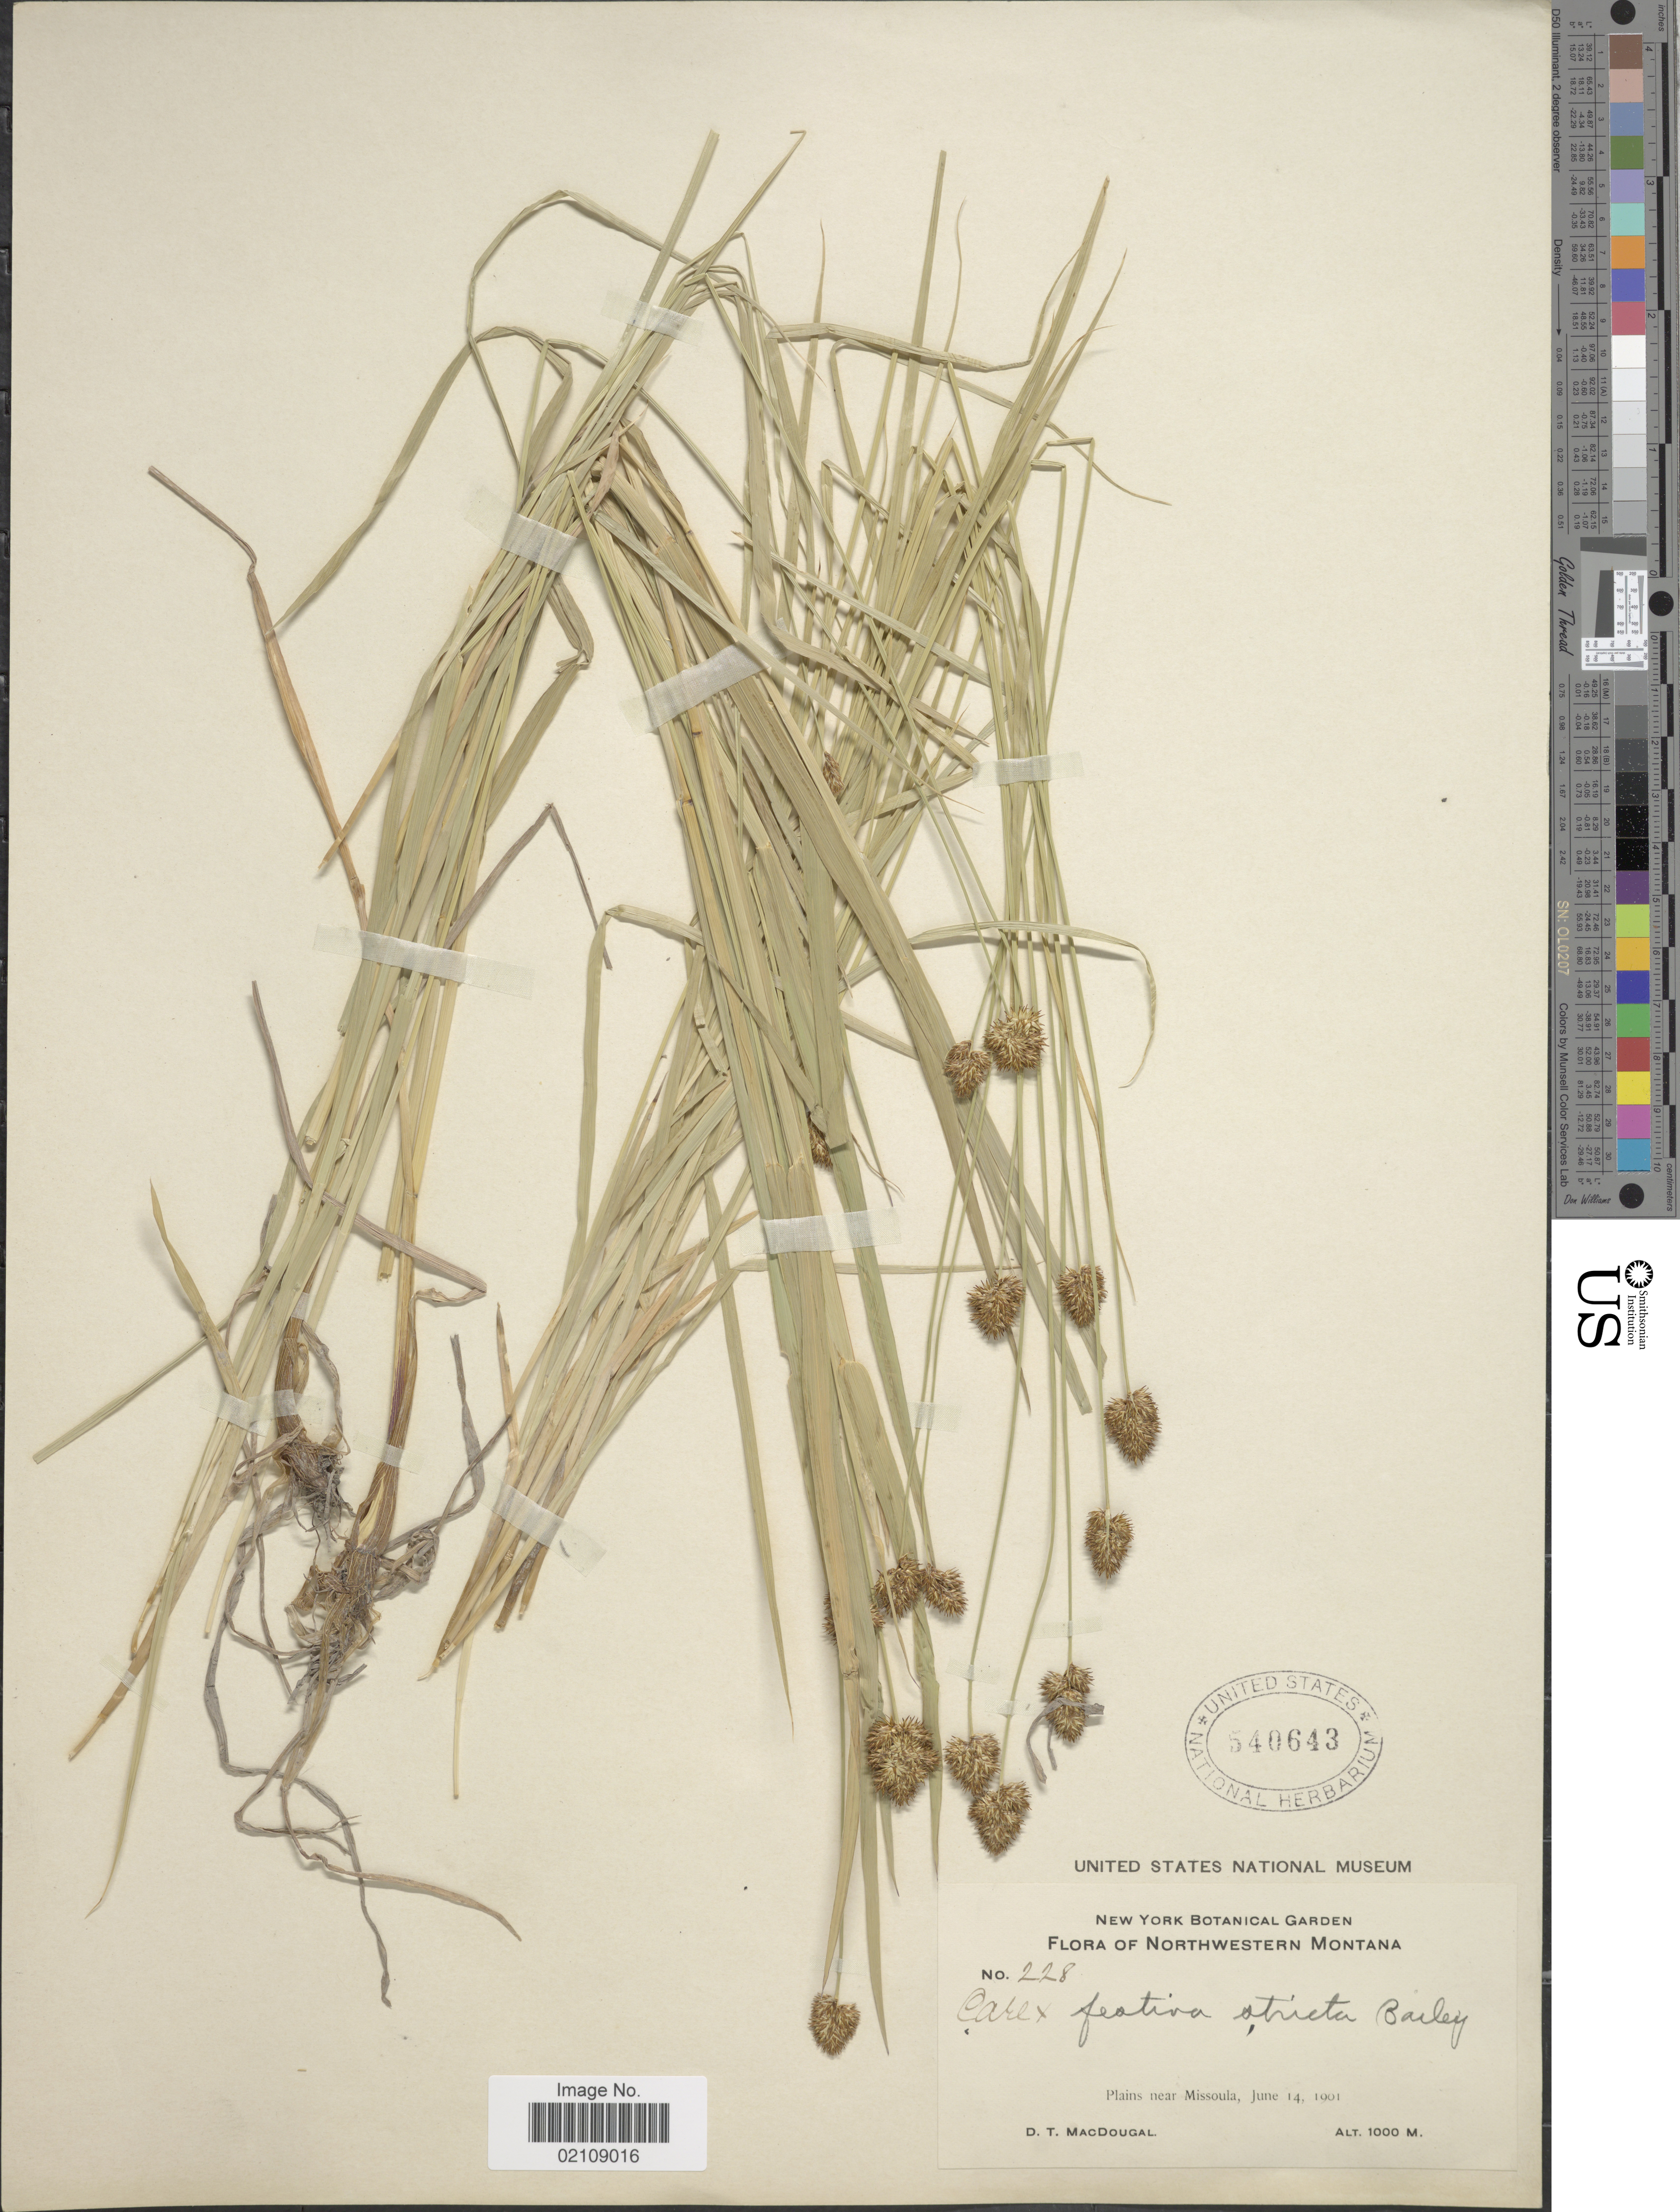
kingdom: Plantae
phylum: Tracheophyta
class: Liliopsida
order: Poales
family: Cyperaceae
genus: Carex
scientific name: Carex festiva var. stricta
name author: L.H. Bailey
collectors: D. T. MacDougal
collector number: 228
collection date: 1901-06-14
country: United States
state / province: Montana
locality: Plains near Missoula, Northwestern Montana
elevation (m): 1000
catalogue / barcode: US 540643